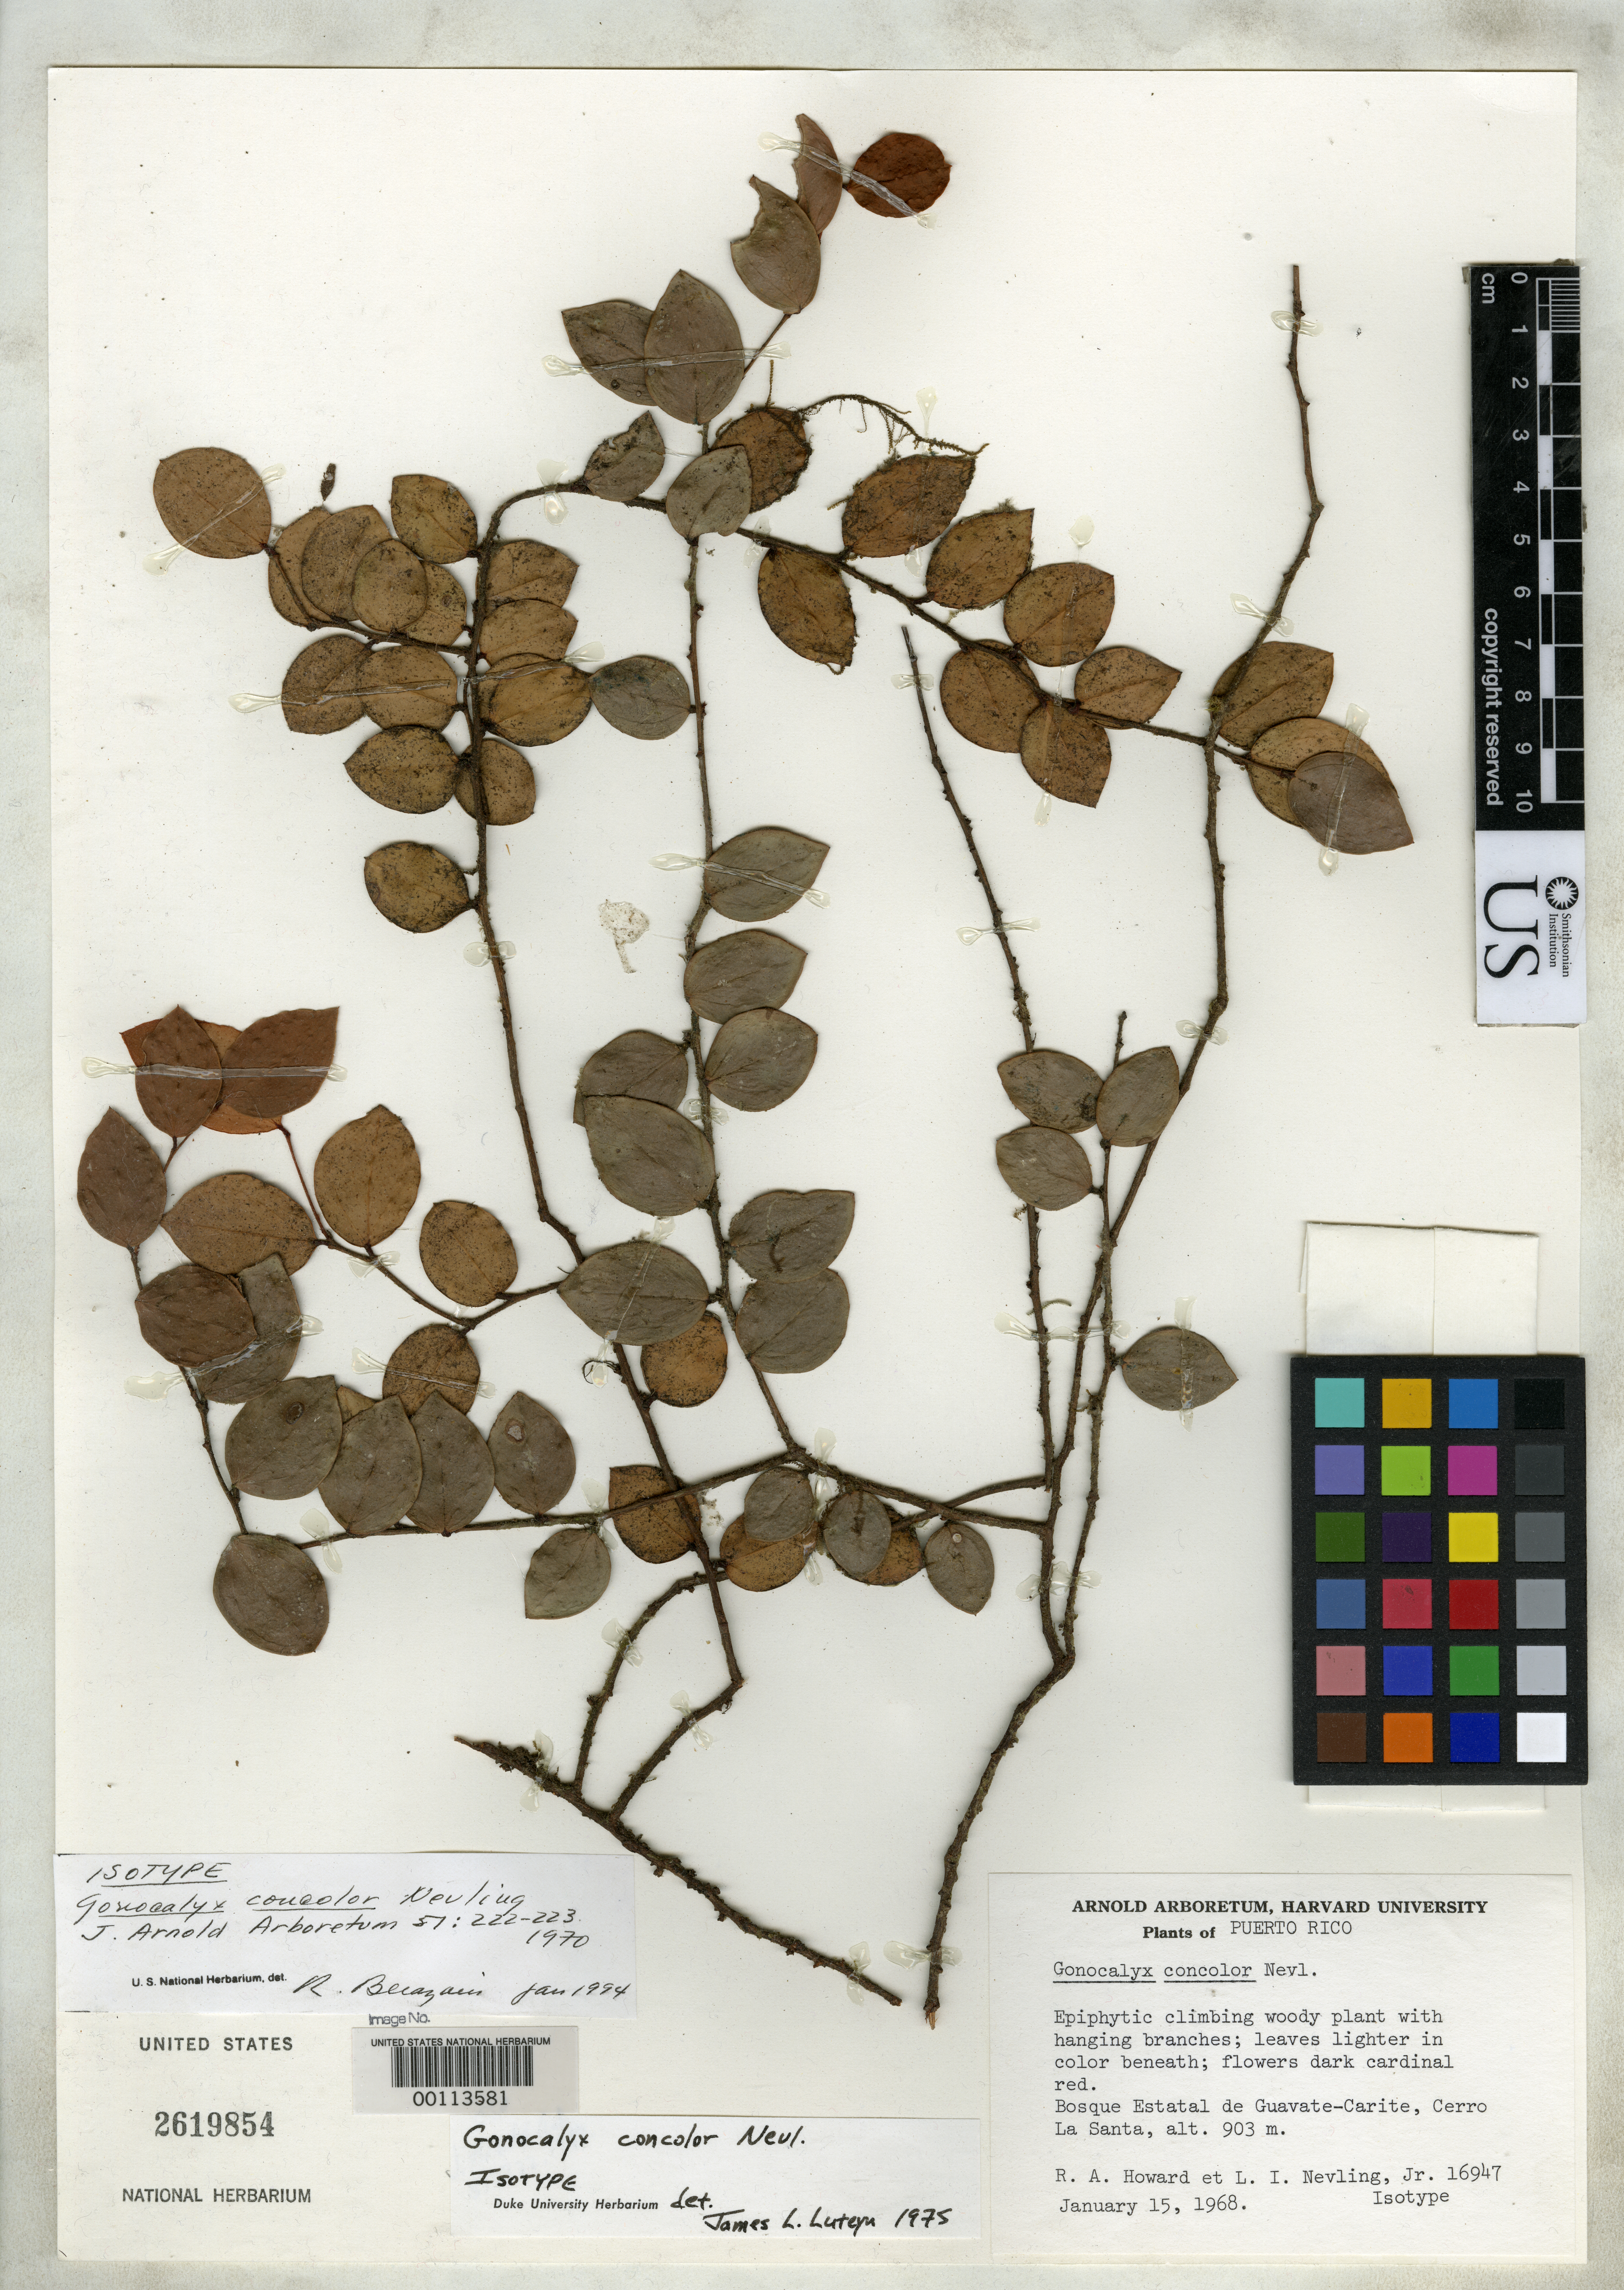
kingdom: Plantae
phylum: Tracheophyta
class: Magnoliopsida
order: Ericales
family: Ericaceae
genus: Gonocalyx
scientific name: Gonocalyx concolor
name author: Nevling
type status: Isotype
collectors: R. A. Howard & L. Nevling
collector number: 16947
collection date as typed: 15 Jan 1968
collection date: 1968-01-15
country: Puerto Rico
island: Greater Antilles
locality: Cerro La Santa, bosque estatal Deguavate-Carite.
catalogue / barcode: US 2618854